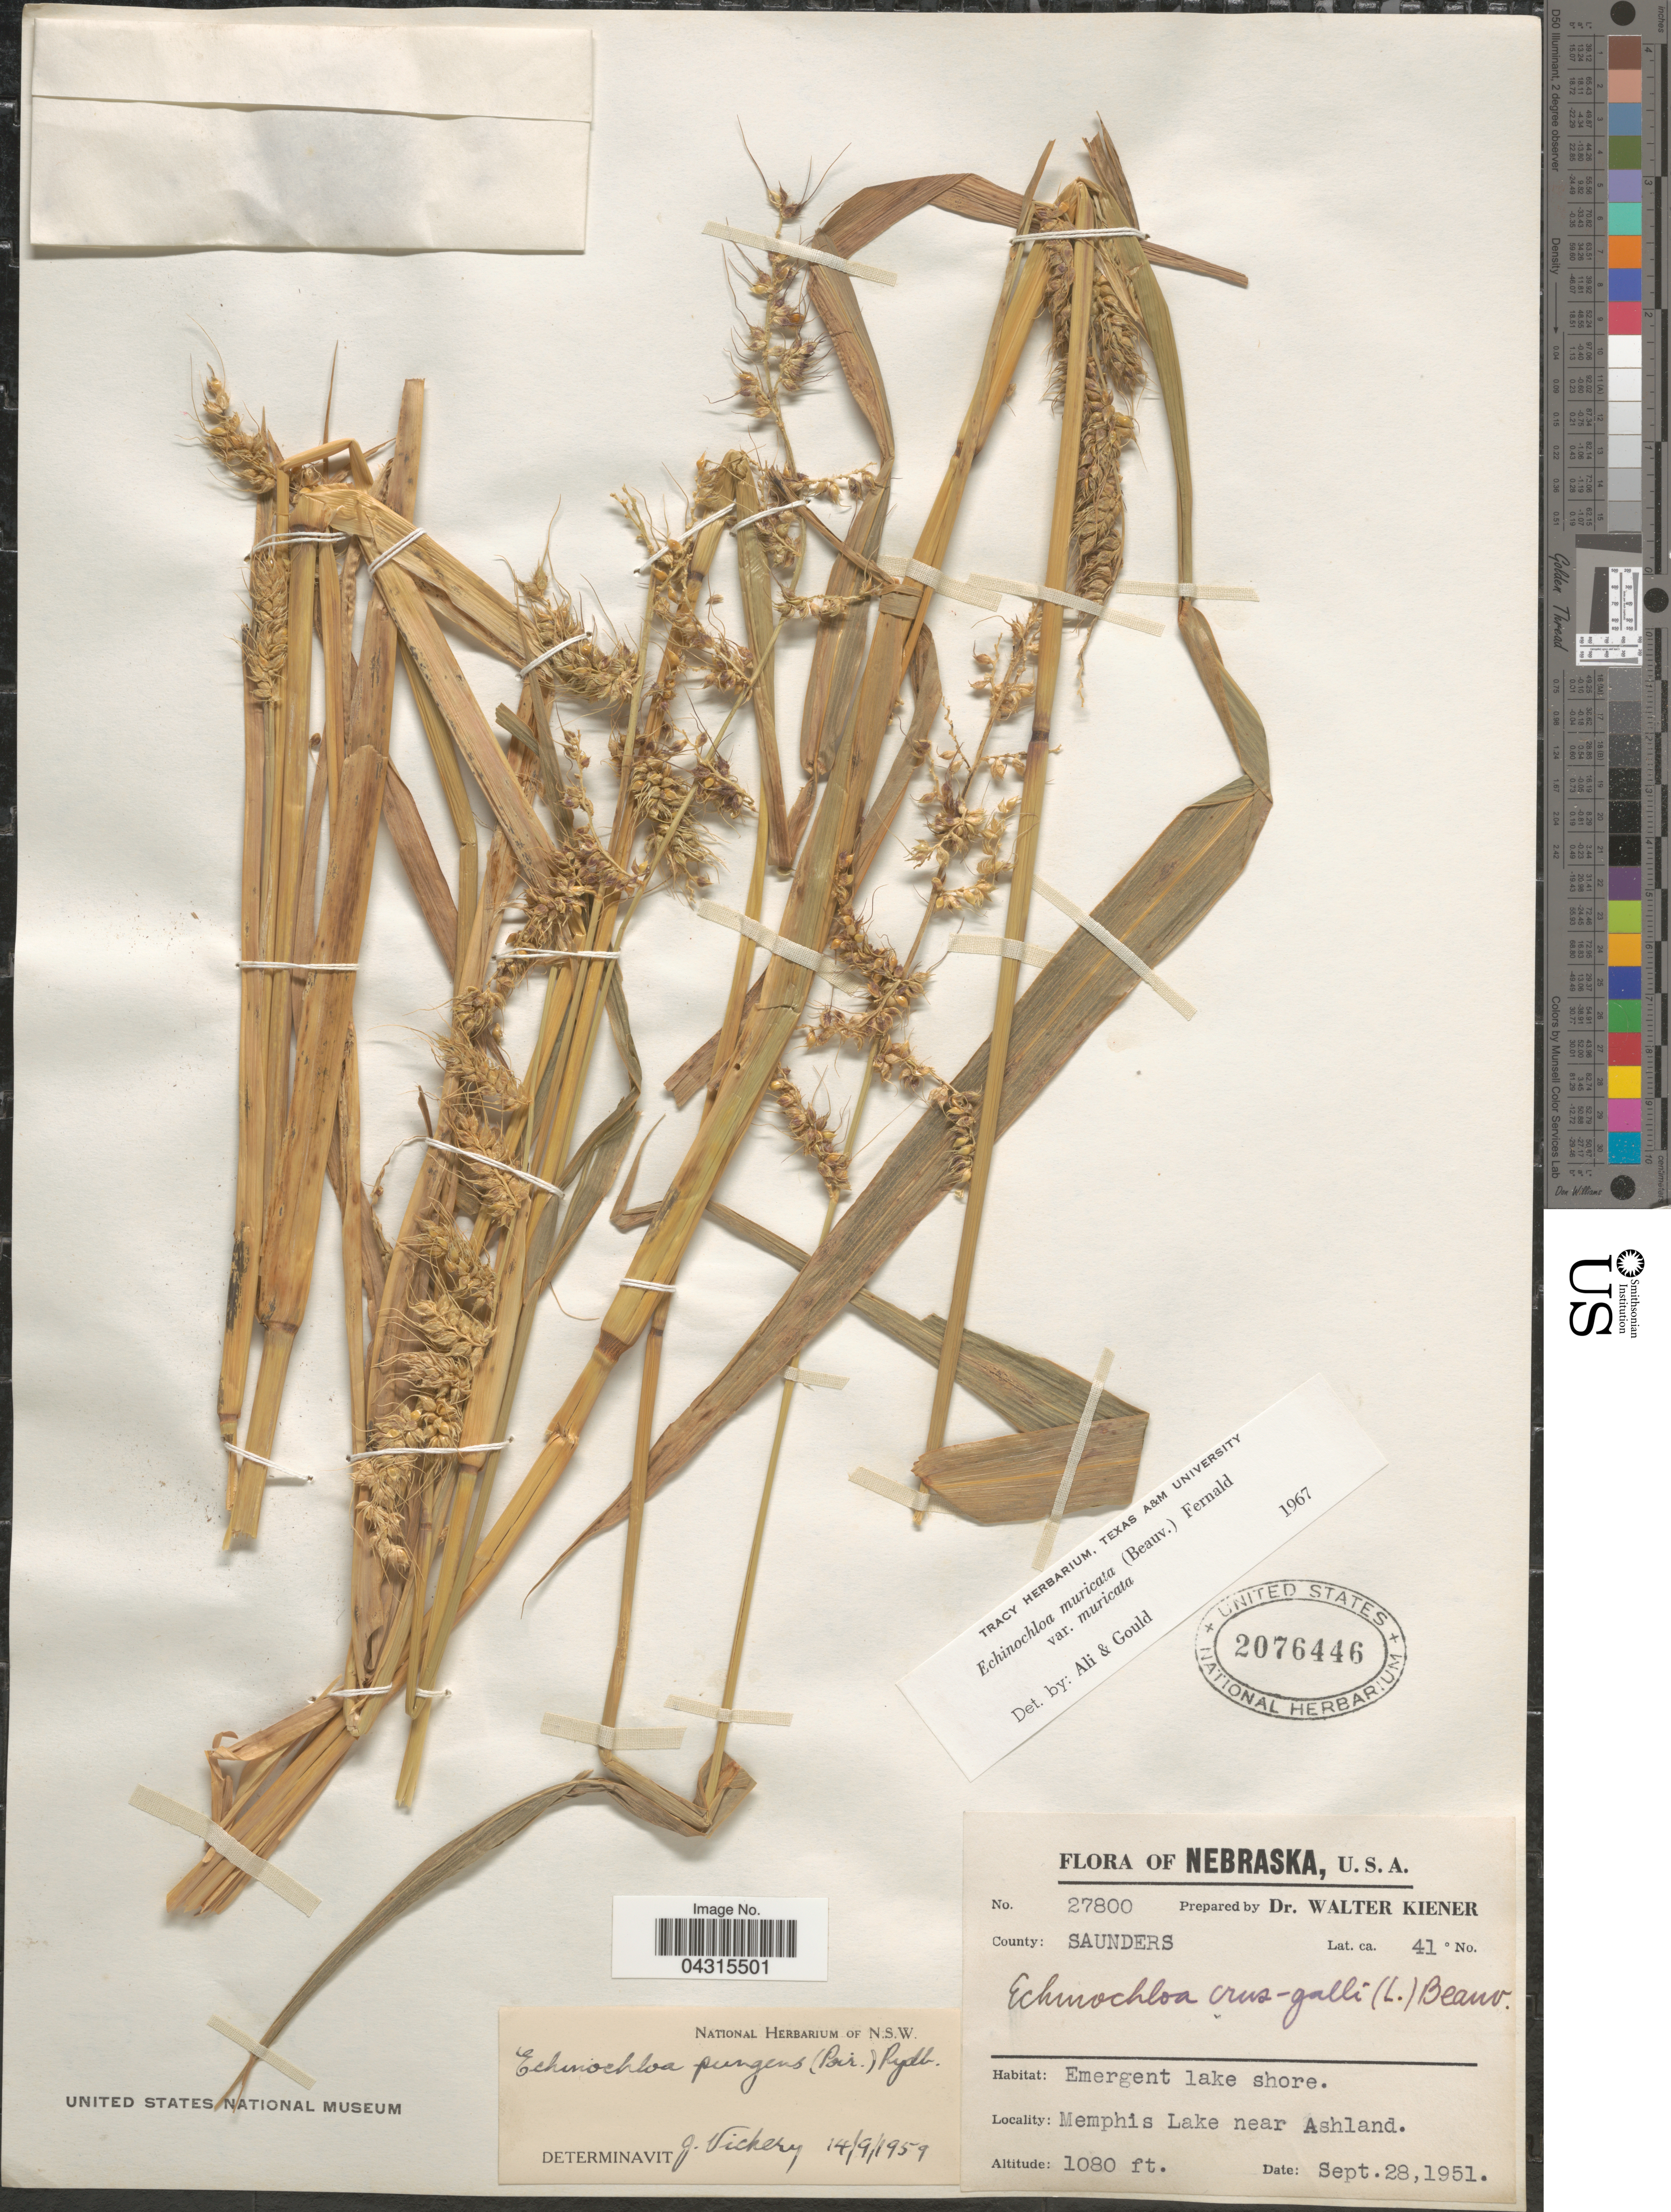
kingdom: Plantae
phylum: Tracheophyta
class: Liliopsida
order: Poales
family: Poaceae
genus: Echinochloa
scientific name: Echinochloa muricata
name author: (P. Beauv.) Fernald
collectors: W. Kiener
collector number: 27800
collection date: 1951-09-28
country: United States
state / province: Nebraska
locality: County: Saunders. Memphis Lake near Ashland.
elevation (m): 329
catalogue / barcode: US 2076446